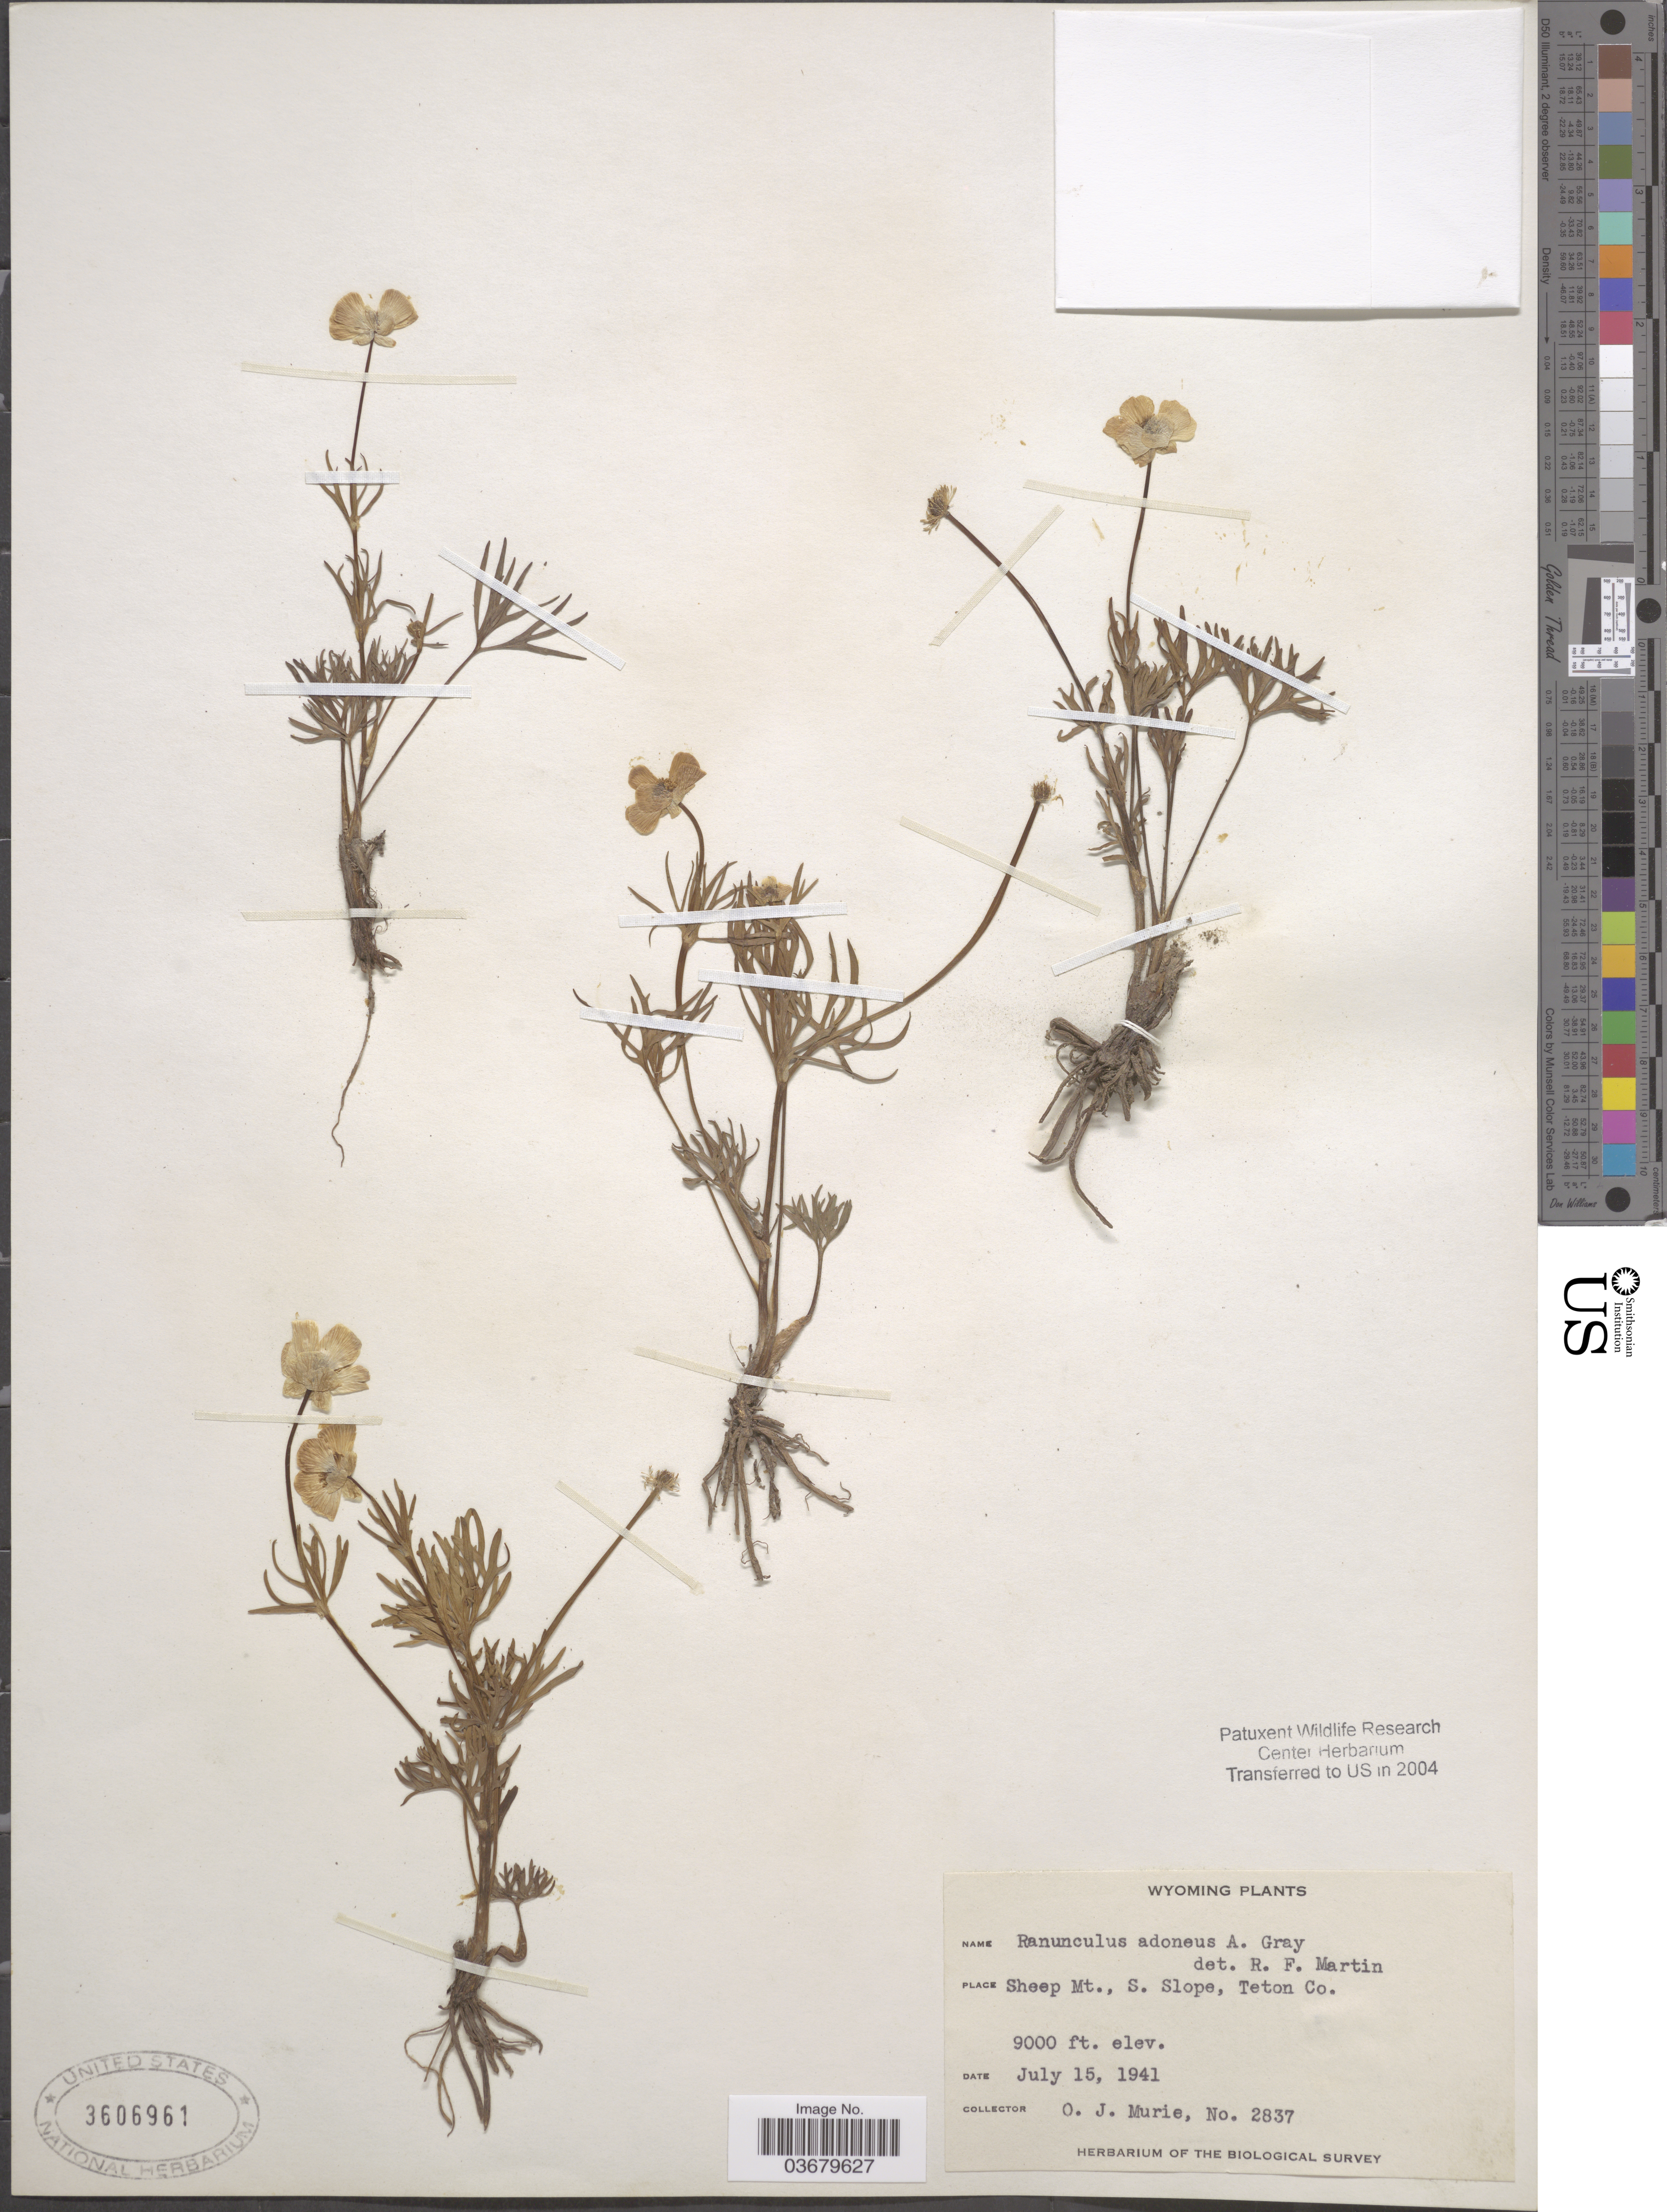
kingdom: Plantae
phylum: Tracheophyta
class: Magnoliopsida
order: Ranunculales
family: Ranunculaceae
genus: Ranunculus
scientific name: Ranunculus adoneus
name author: A. Gray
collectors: O. Murie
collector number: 2837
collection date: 1941-07-15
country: United States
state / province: Wyoming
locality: Sheep Mt., S. Slope, Teton Co.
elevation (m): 2743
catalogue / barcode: US 3606961